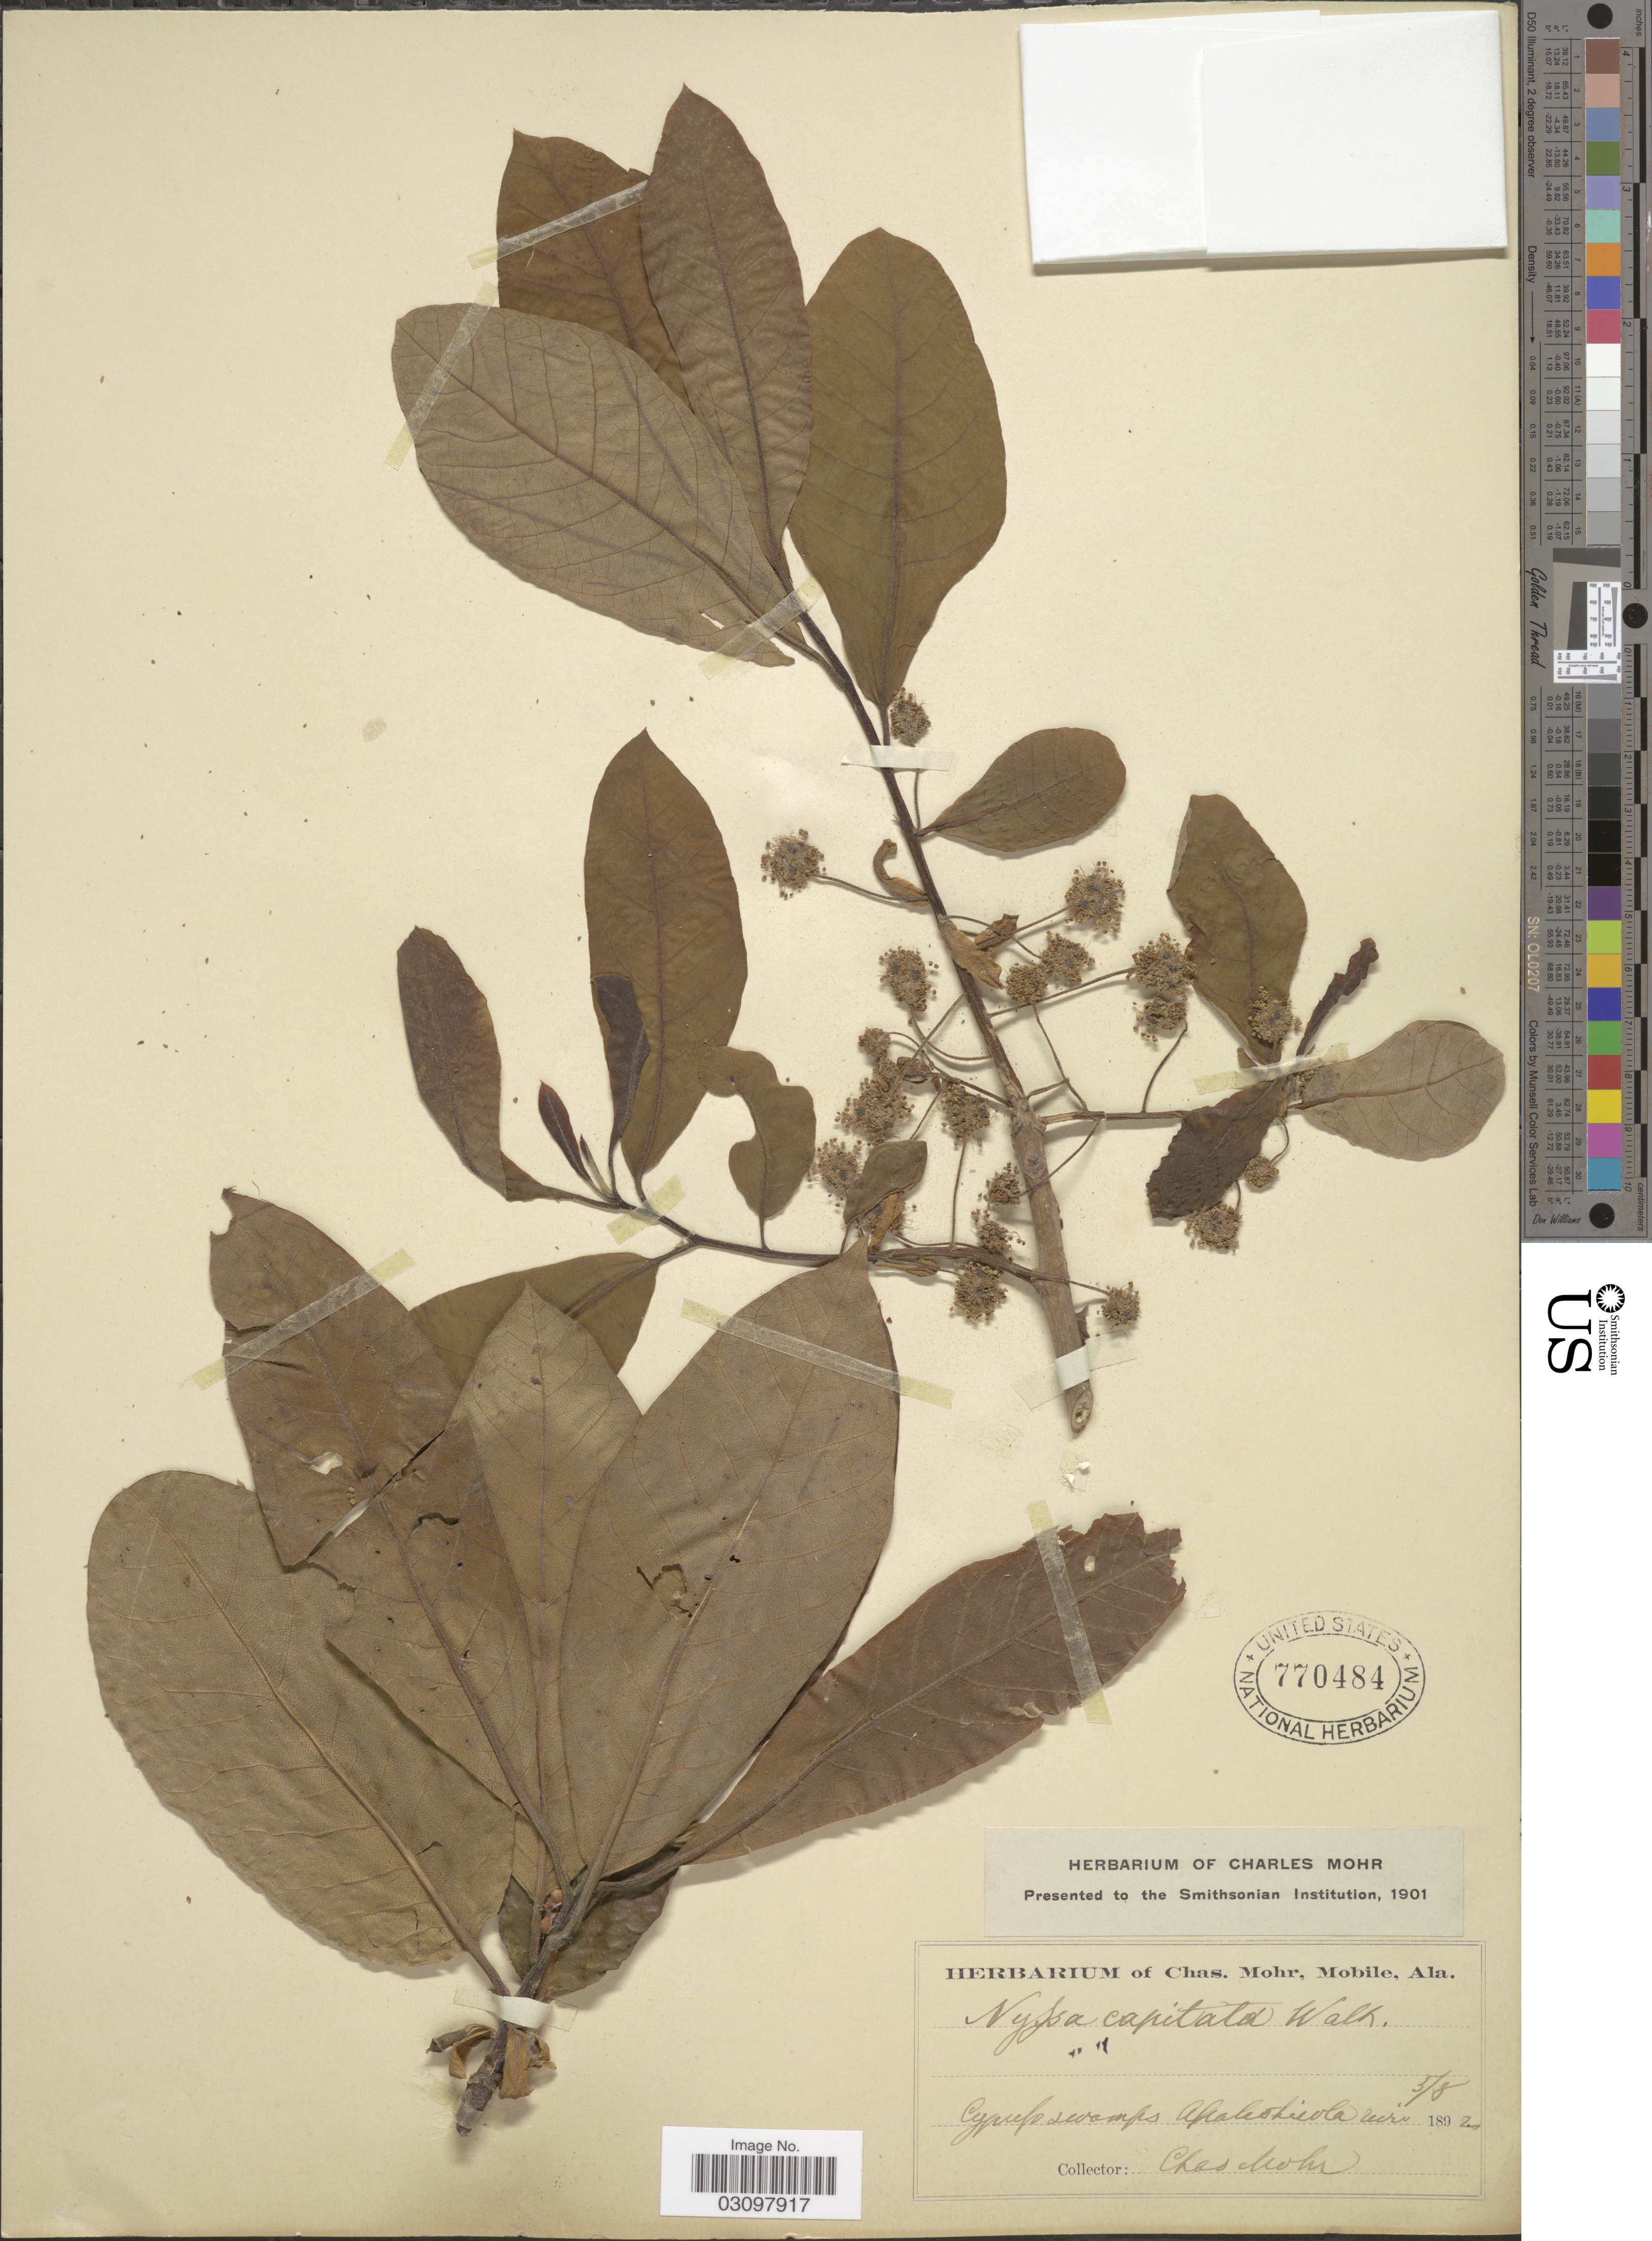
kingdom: Plantae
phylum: Tracheophyta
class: Magnoliopsida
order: Cornales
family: Nyssaceae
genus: Nyssa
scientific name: Nyssa ogeche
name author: W. Bartram ex Marshall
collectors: Mohr, C. T. (herbarium)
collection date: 1892-05-08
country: United States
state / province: Florida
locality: Apalachicola River.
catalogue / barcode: US 770484